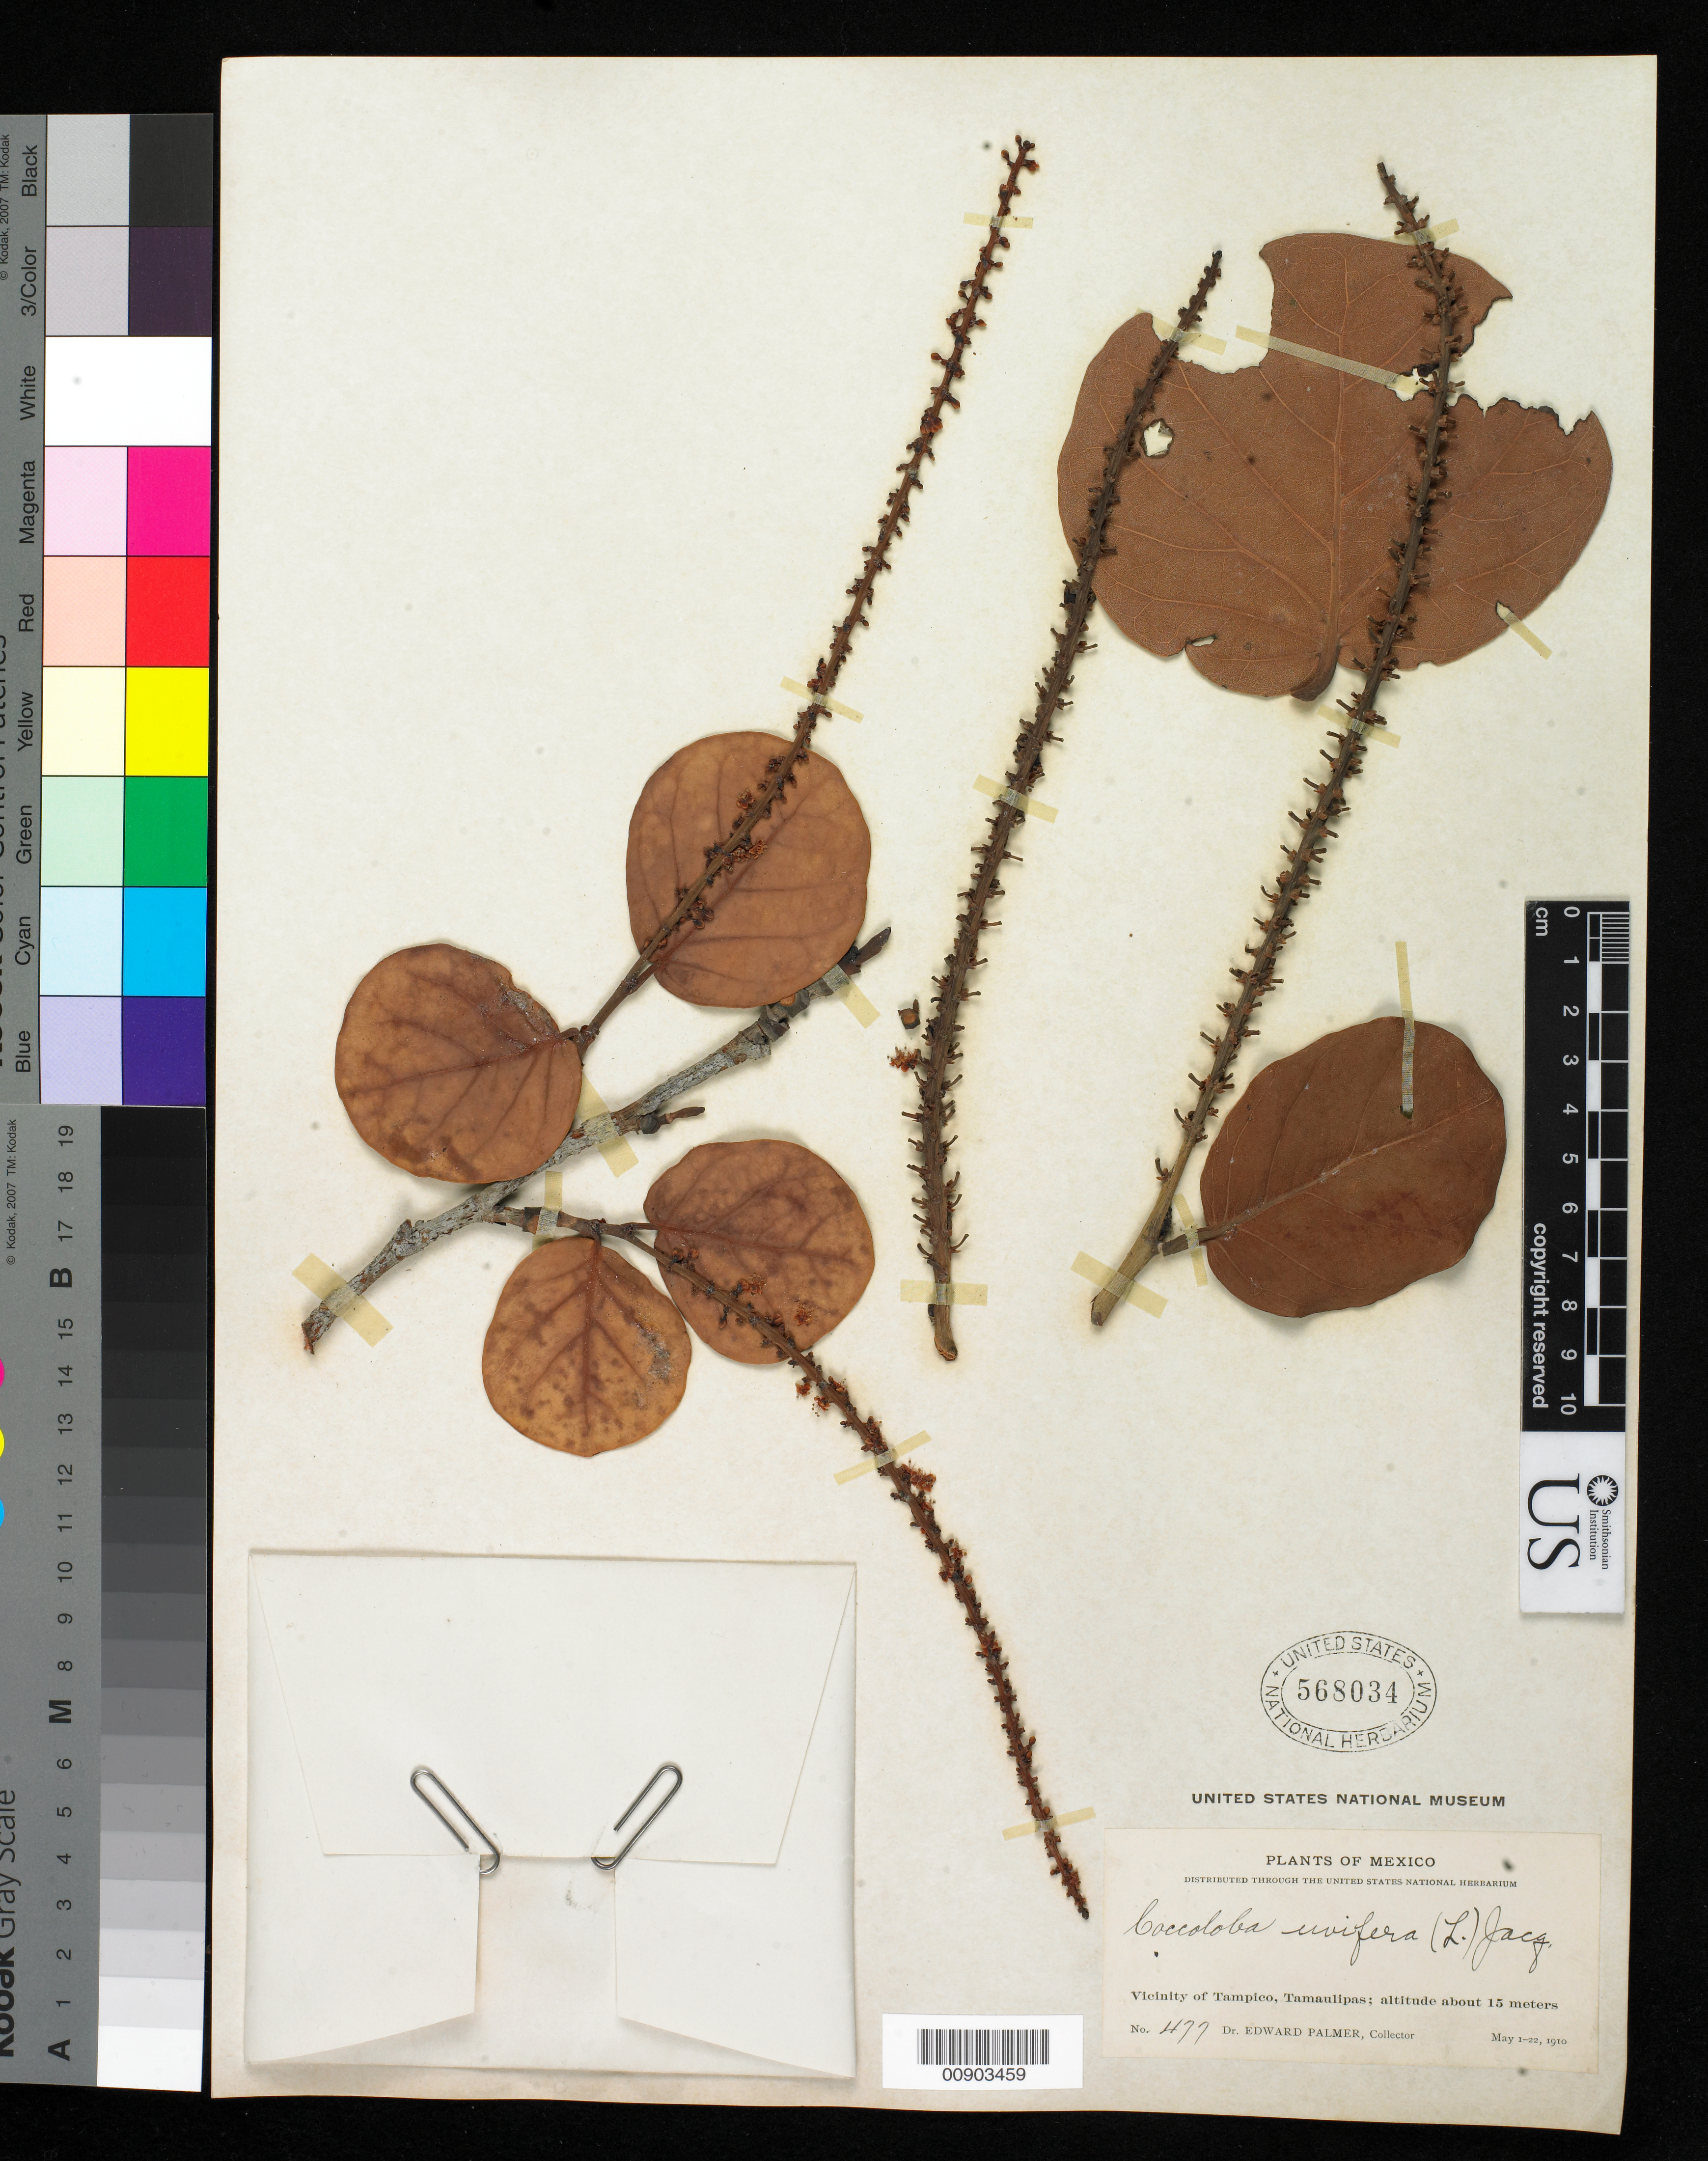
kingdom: Plantae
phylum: Tracheophyta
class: Magnoliopsida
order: Caryophyllales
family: Polygonaceae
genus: Coccoloba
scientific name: Coccoloba uvifera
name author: L.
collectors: E. Palmer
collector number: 477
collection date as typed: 01 May 1910 to 22 May 1910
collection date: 1910-05-01/1910-05-22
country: Mexico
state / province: Tamaulipas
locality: Vicinity of Tampico, Tamaulipas.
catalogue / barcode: US 568034